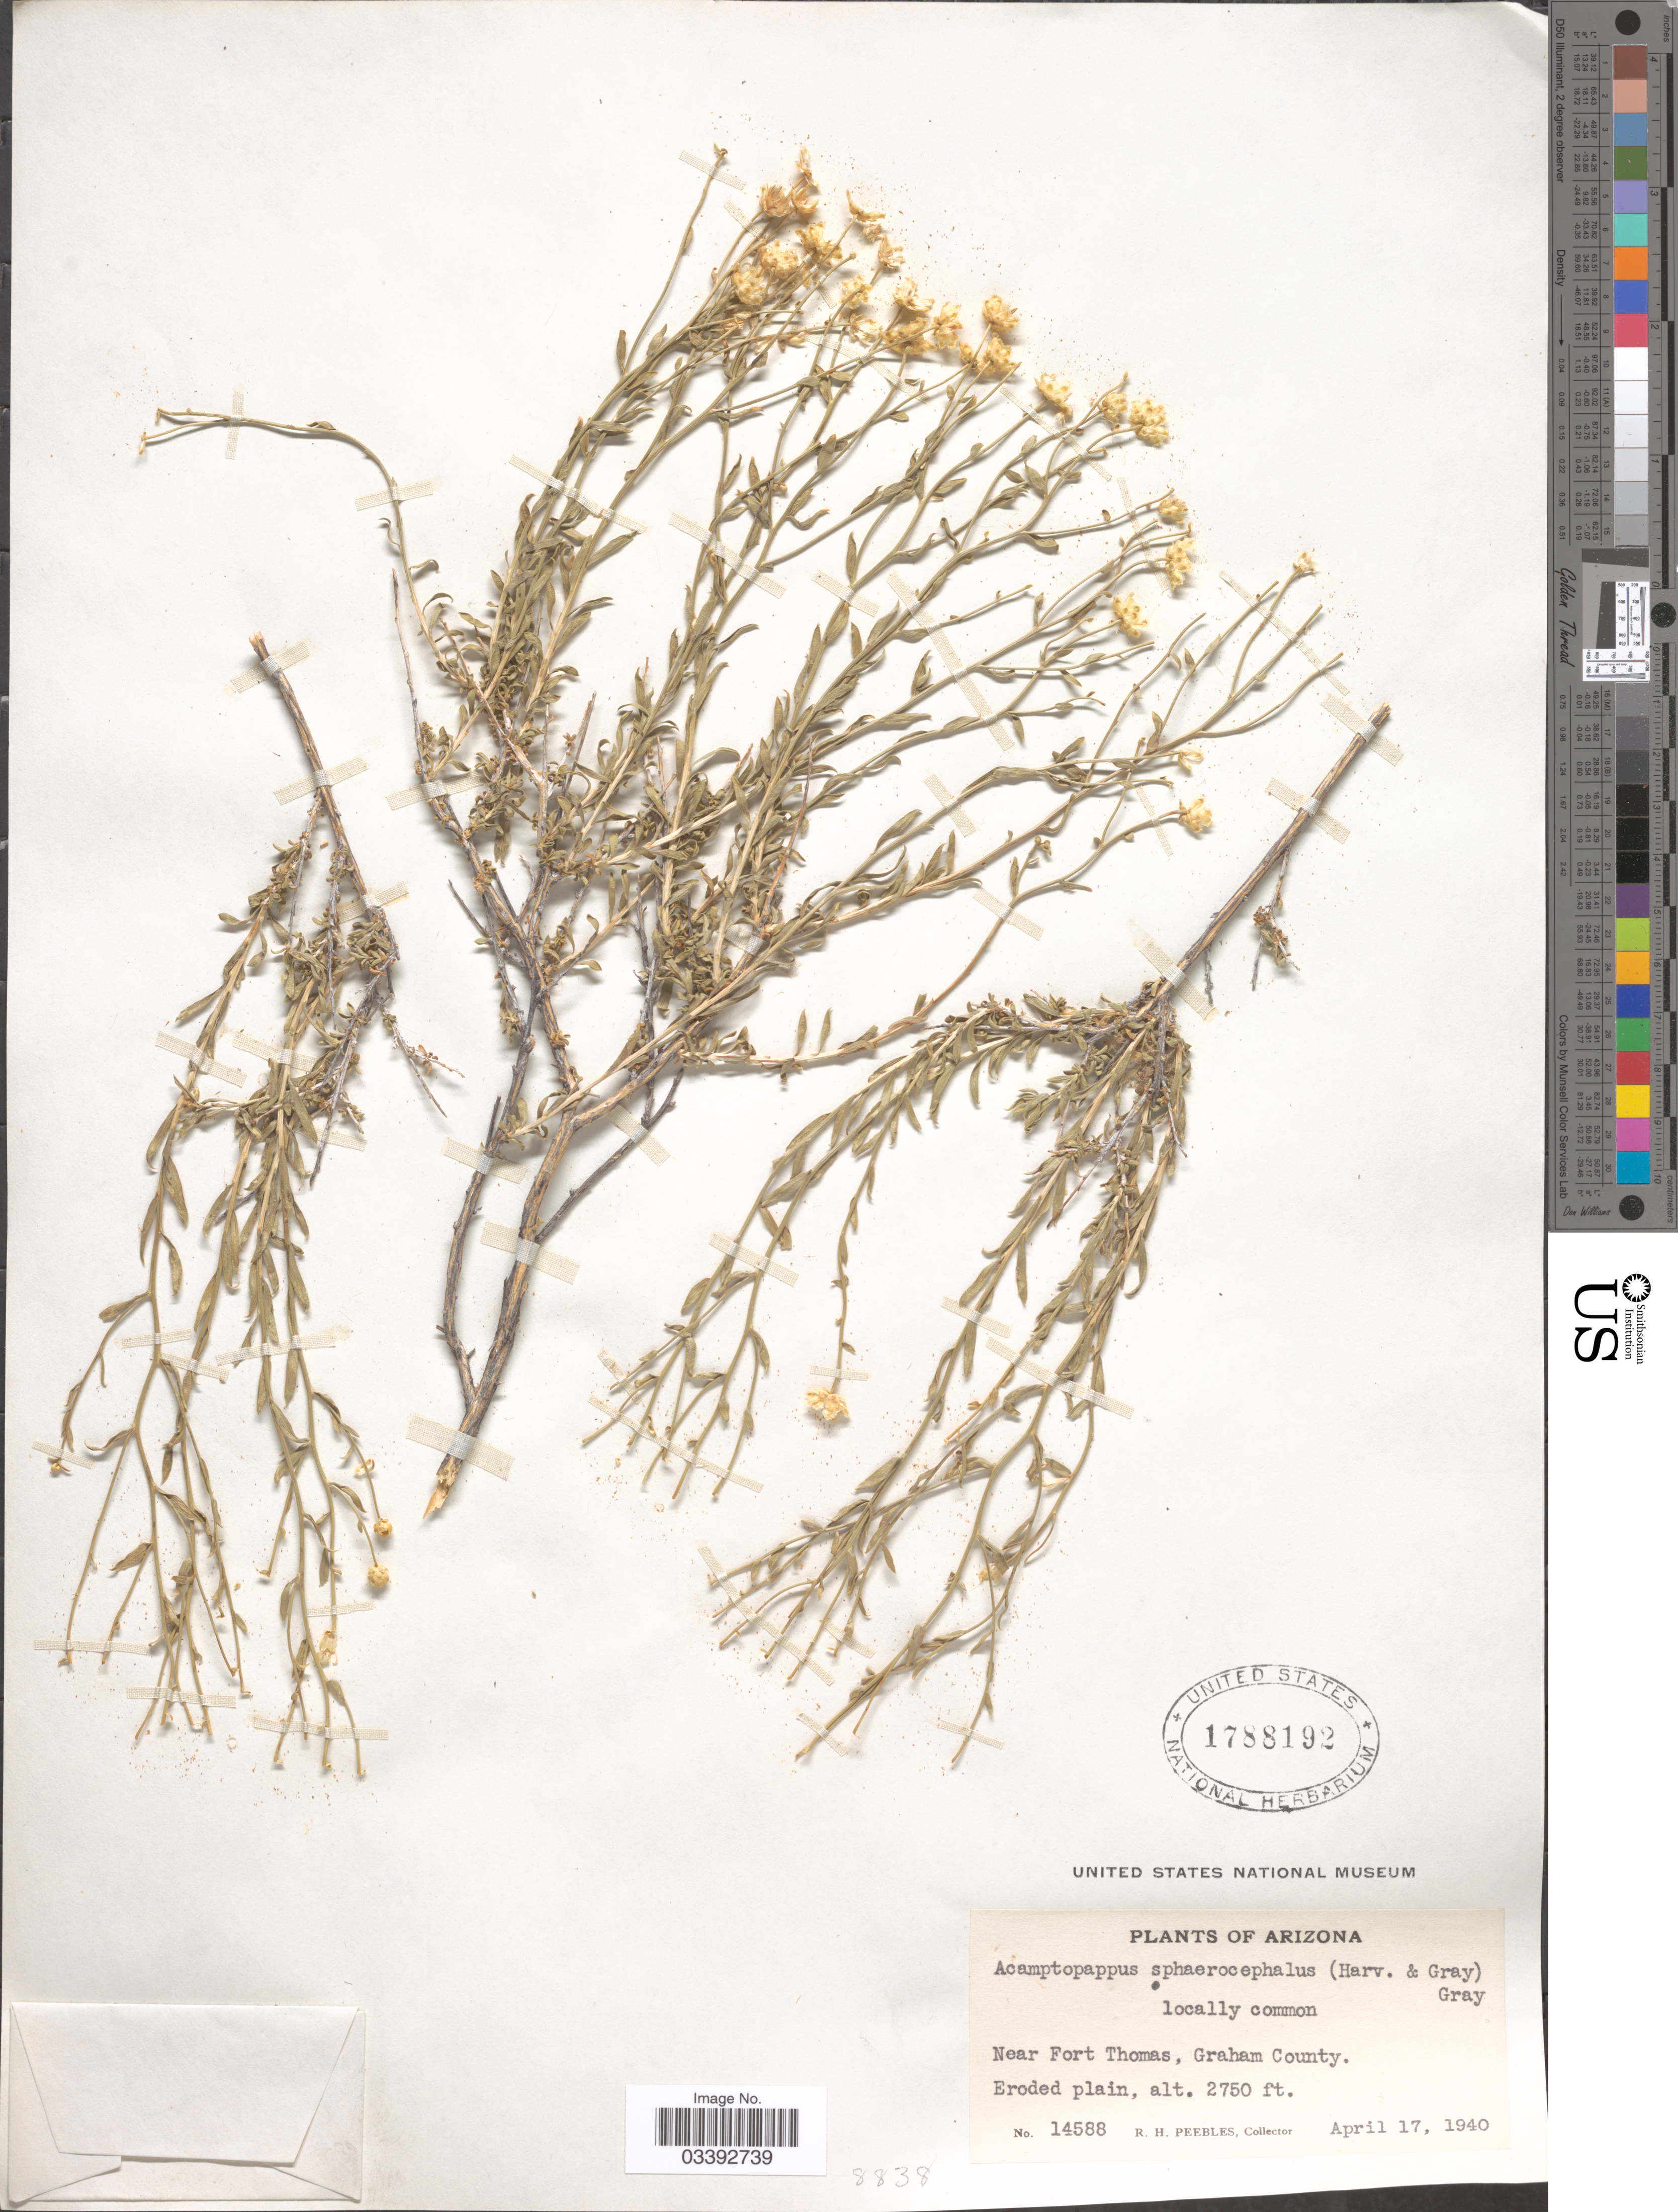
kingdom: Plantae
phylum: Tracheophyta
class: Magnoliopsida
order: Asterales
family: Asteraceae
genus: Acamptopappus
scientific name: Acamptopappus sphaerocephalus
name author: A. Gray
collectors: R. H. Peebles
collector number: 14588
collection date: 1940-04-17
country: United States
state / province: Arizona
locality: Near Fort Thomas, Graham County.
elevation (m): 838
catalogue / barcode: US 1788192